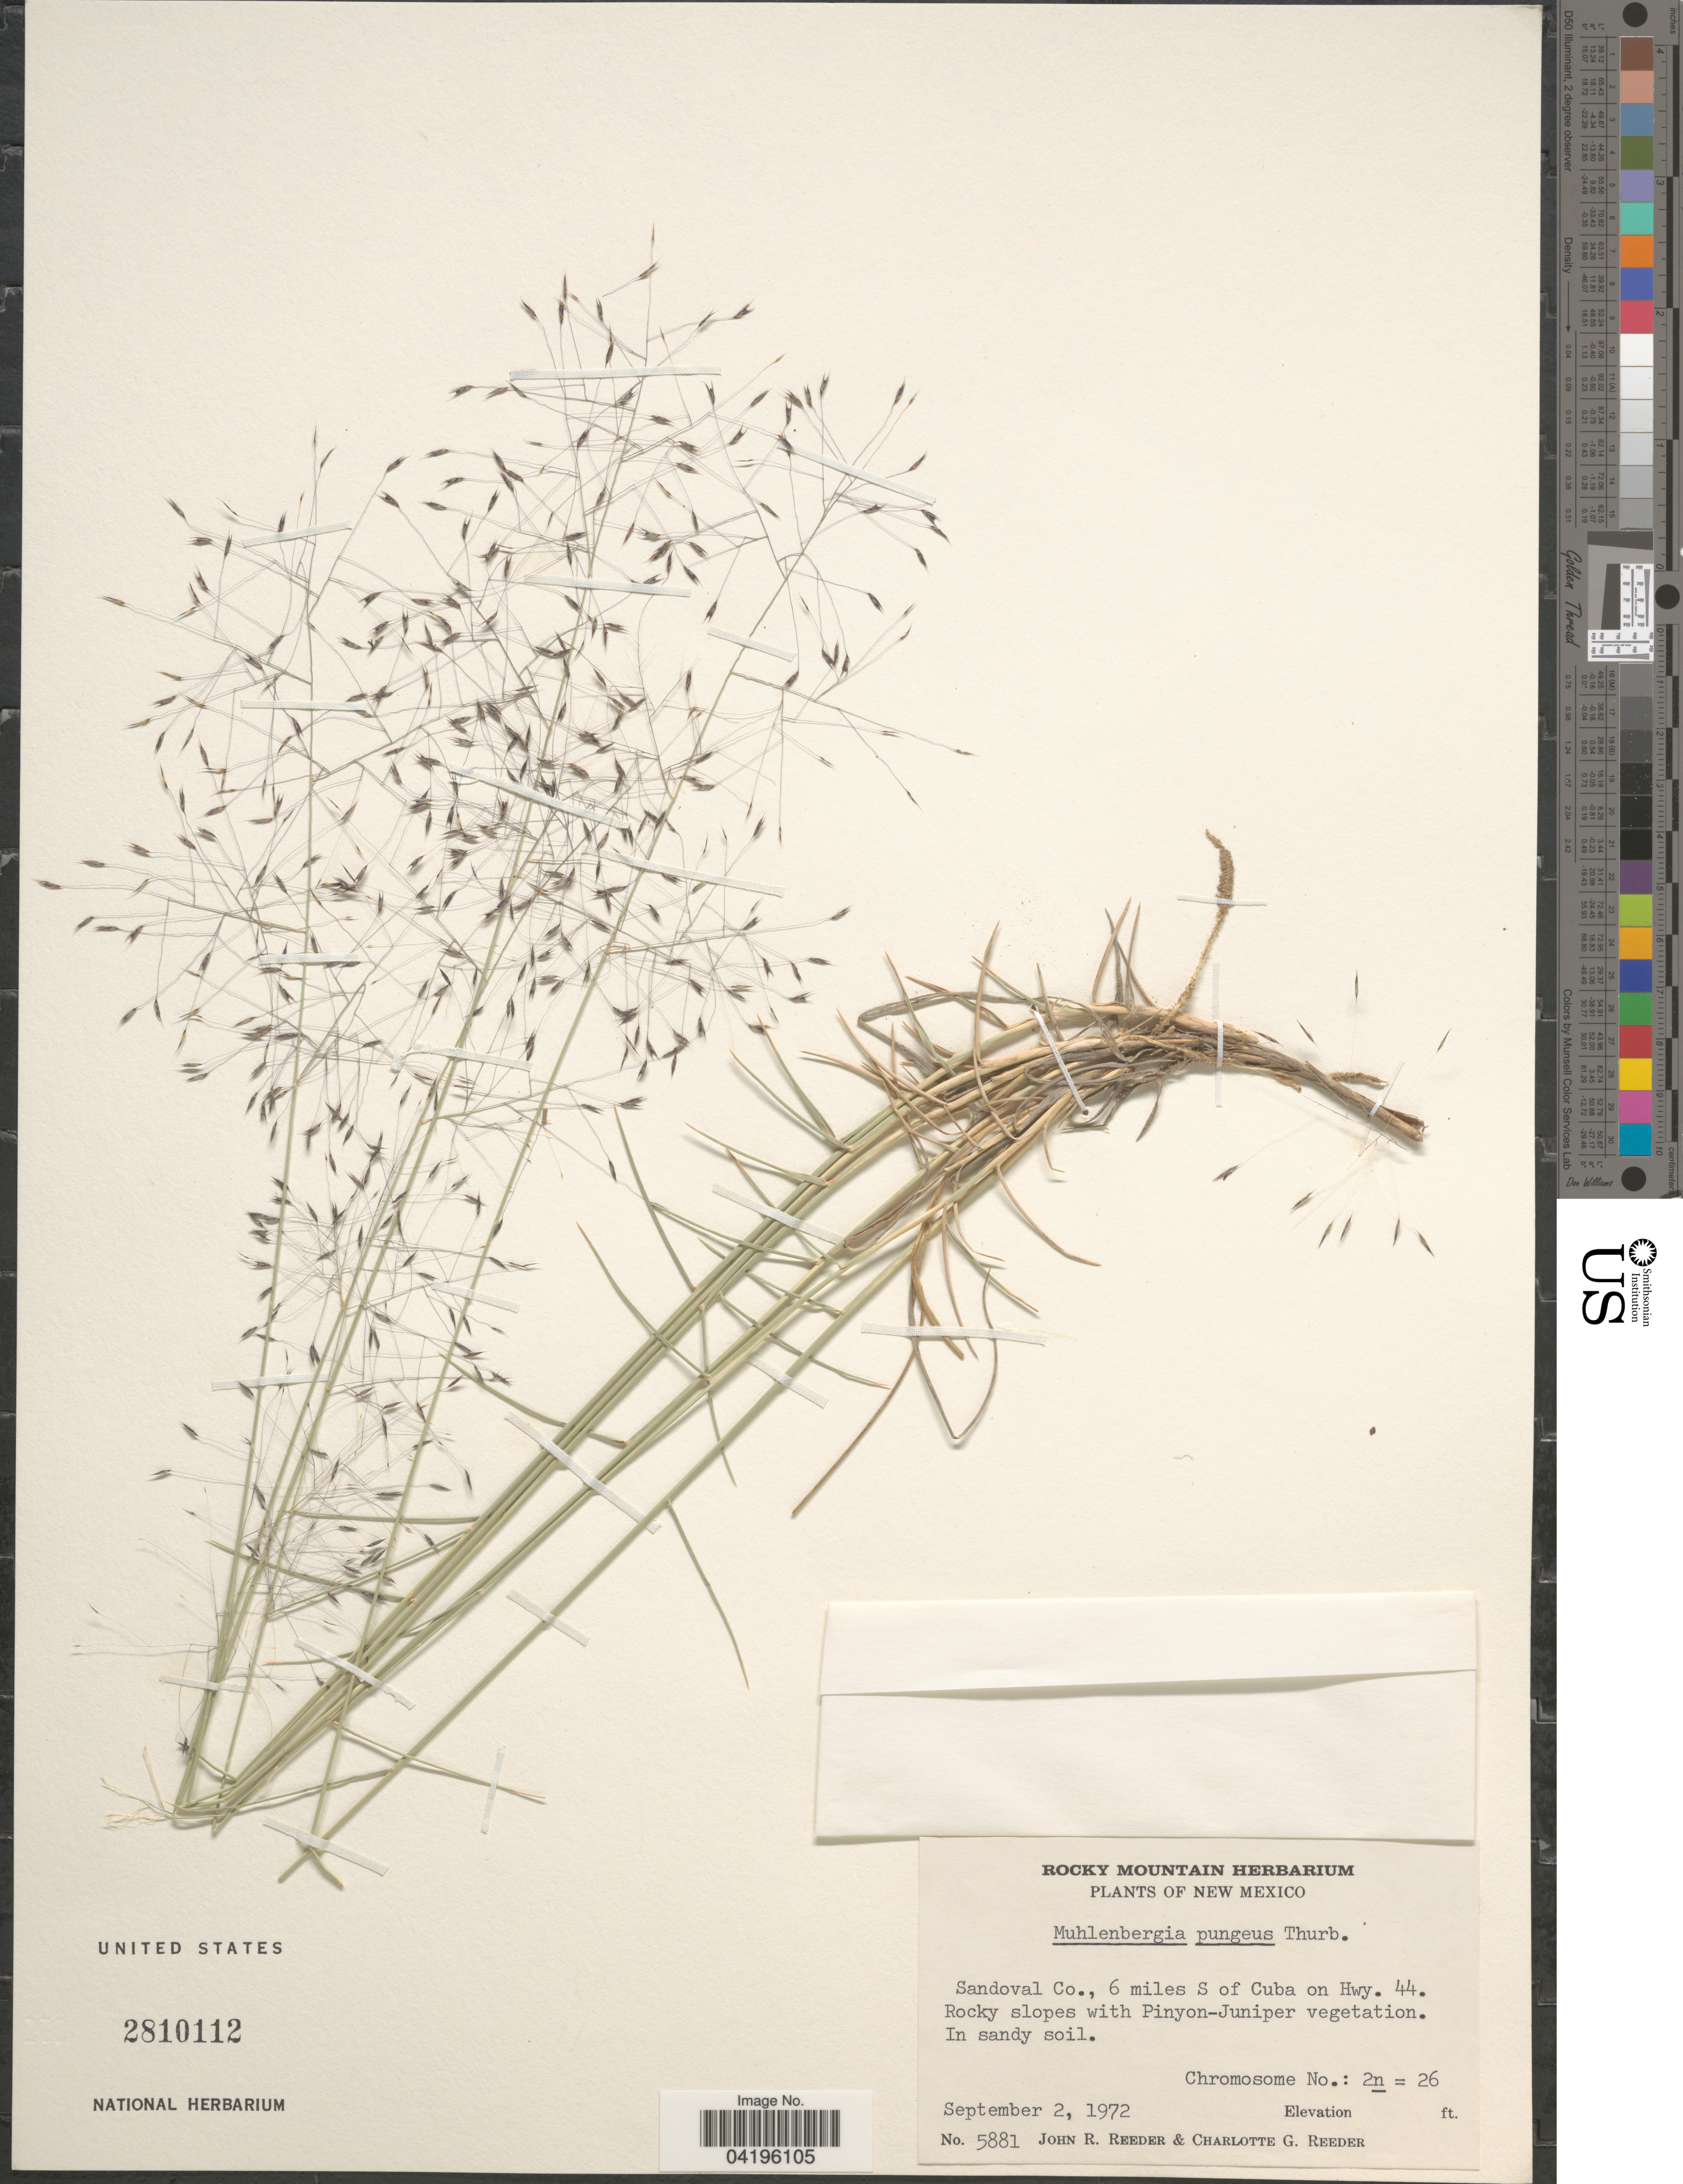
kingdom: Plantae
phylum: Tracheophyta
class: Liliopsida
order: Poales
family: Poaceae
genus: Muhlenbergia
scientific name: Muhlenbergia pungens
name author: Thurb. ex A. Gray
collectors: J. R. Reeder & C. G. Reeder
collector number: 5881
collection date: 1972-09-02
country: United States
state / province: New Mexico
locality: Sandoval Co., 6 miles S of Cuba on Hwy. 44.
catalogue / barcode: US 2810112